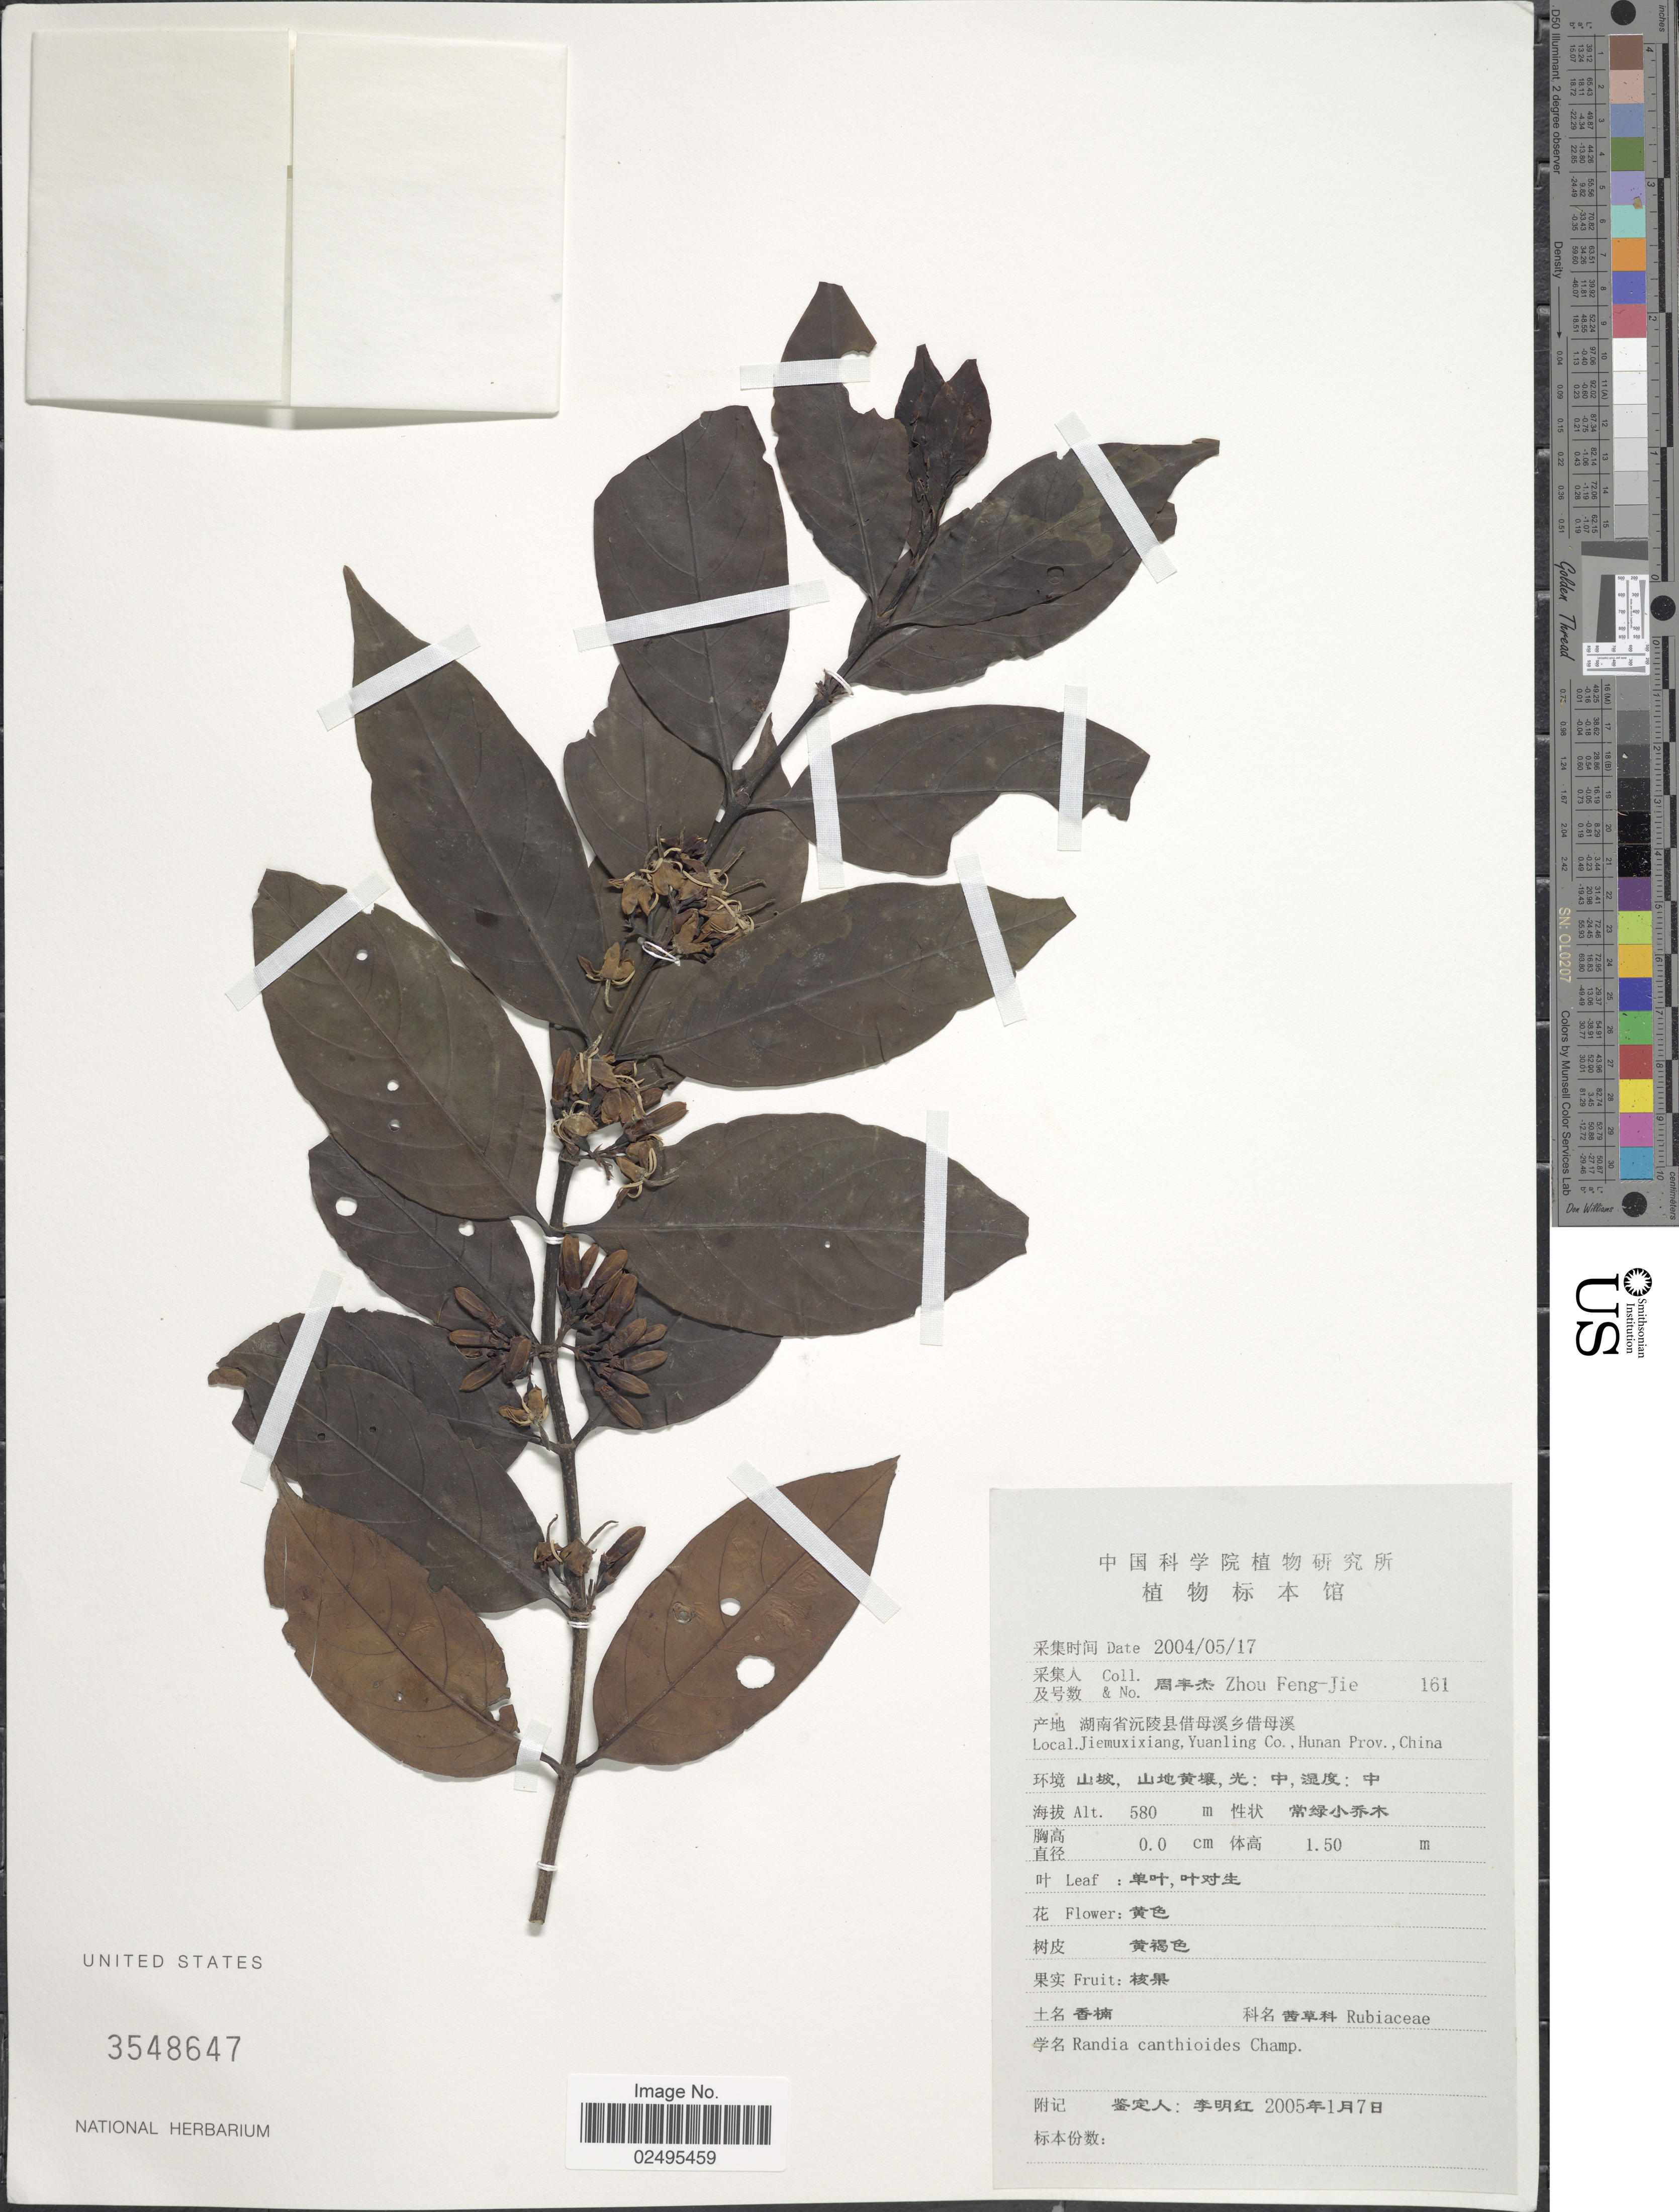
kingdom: Plantae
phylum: Tracheophyta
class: Magnoliopsida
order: Gentianales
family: Rubiaceae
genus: Aidia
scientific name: Aidia canthioides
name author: (Champ. ex Benth.) Masam.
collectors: F. Zhou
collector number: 161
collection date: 2004-05-17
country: China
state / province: Hunan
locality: Jiemuxixing, Yuangling Co.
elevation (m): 580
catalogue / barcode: US 3548647